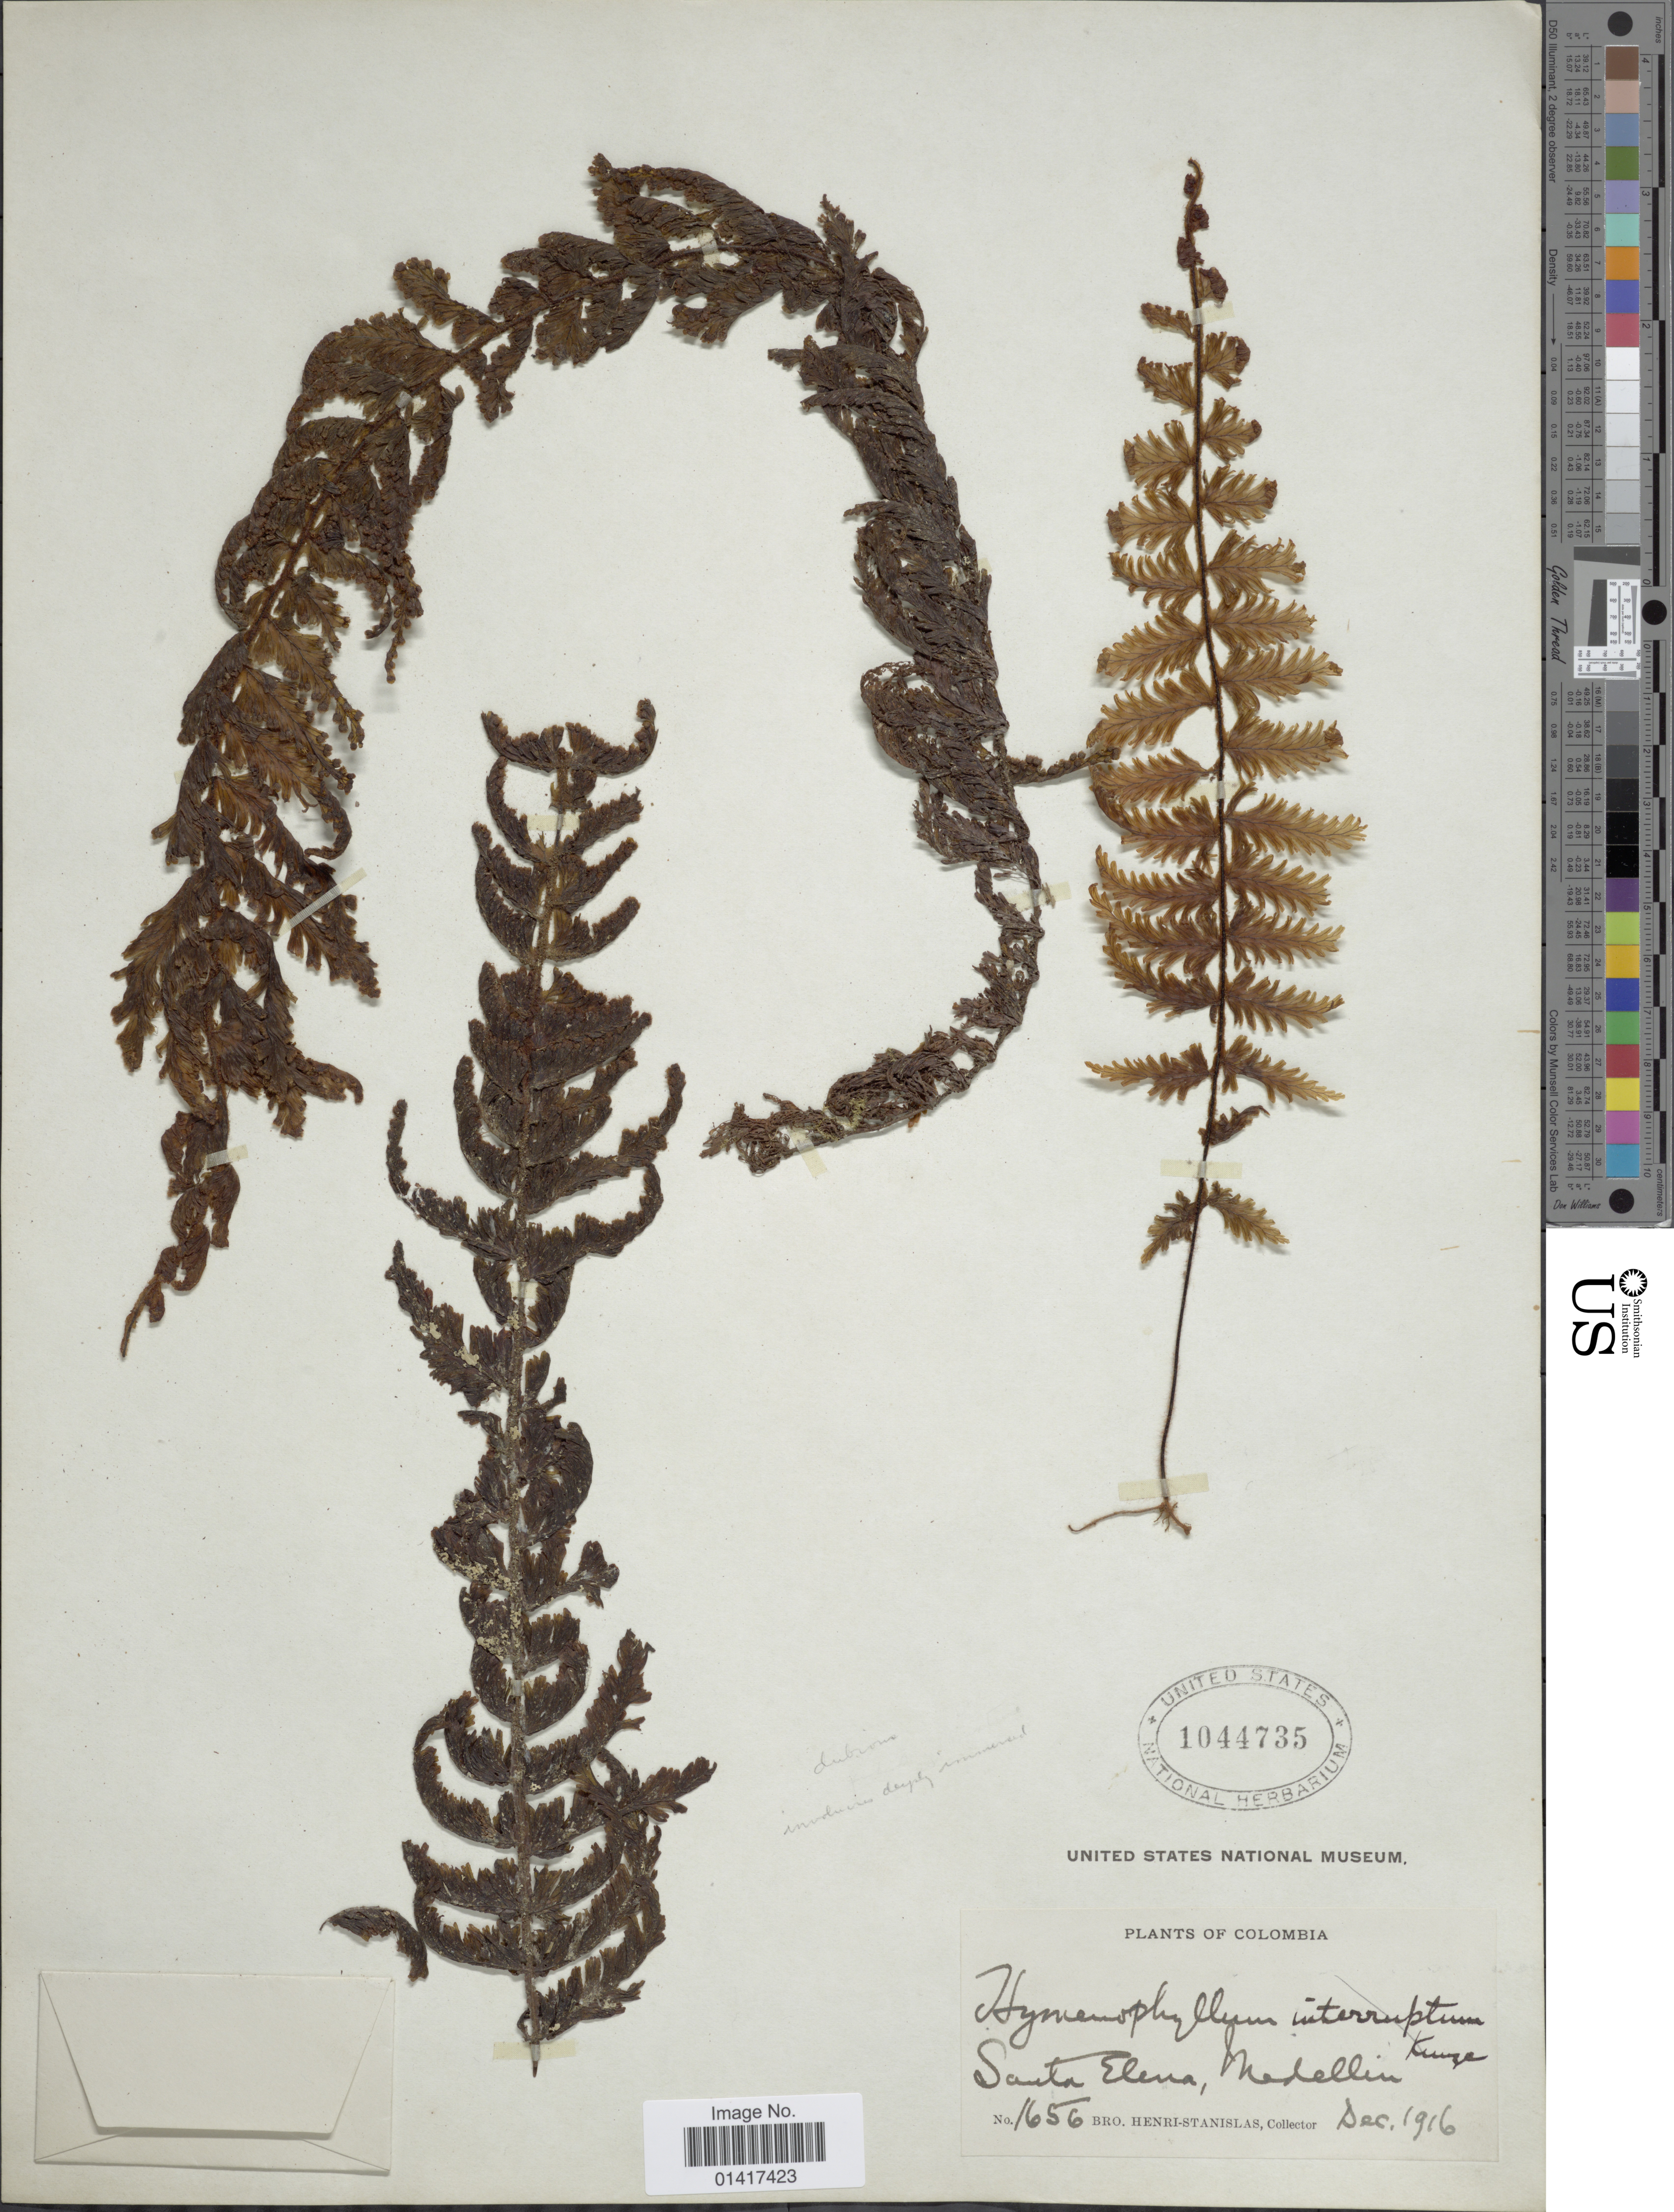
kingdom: Plantae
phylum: Tracheophyta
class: Polypodiopsida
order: Hymenophyllales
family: Hymenophyllaceae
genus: Hymenophyllum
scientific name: Hymenophyllum sp.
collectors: Henri-Stanislas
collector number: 1656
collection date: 1916-12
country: Colombia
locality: Santa Elena, Medellin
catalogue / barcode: US 1044735